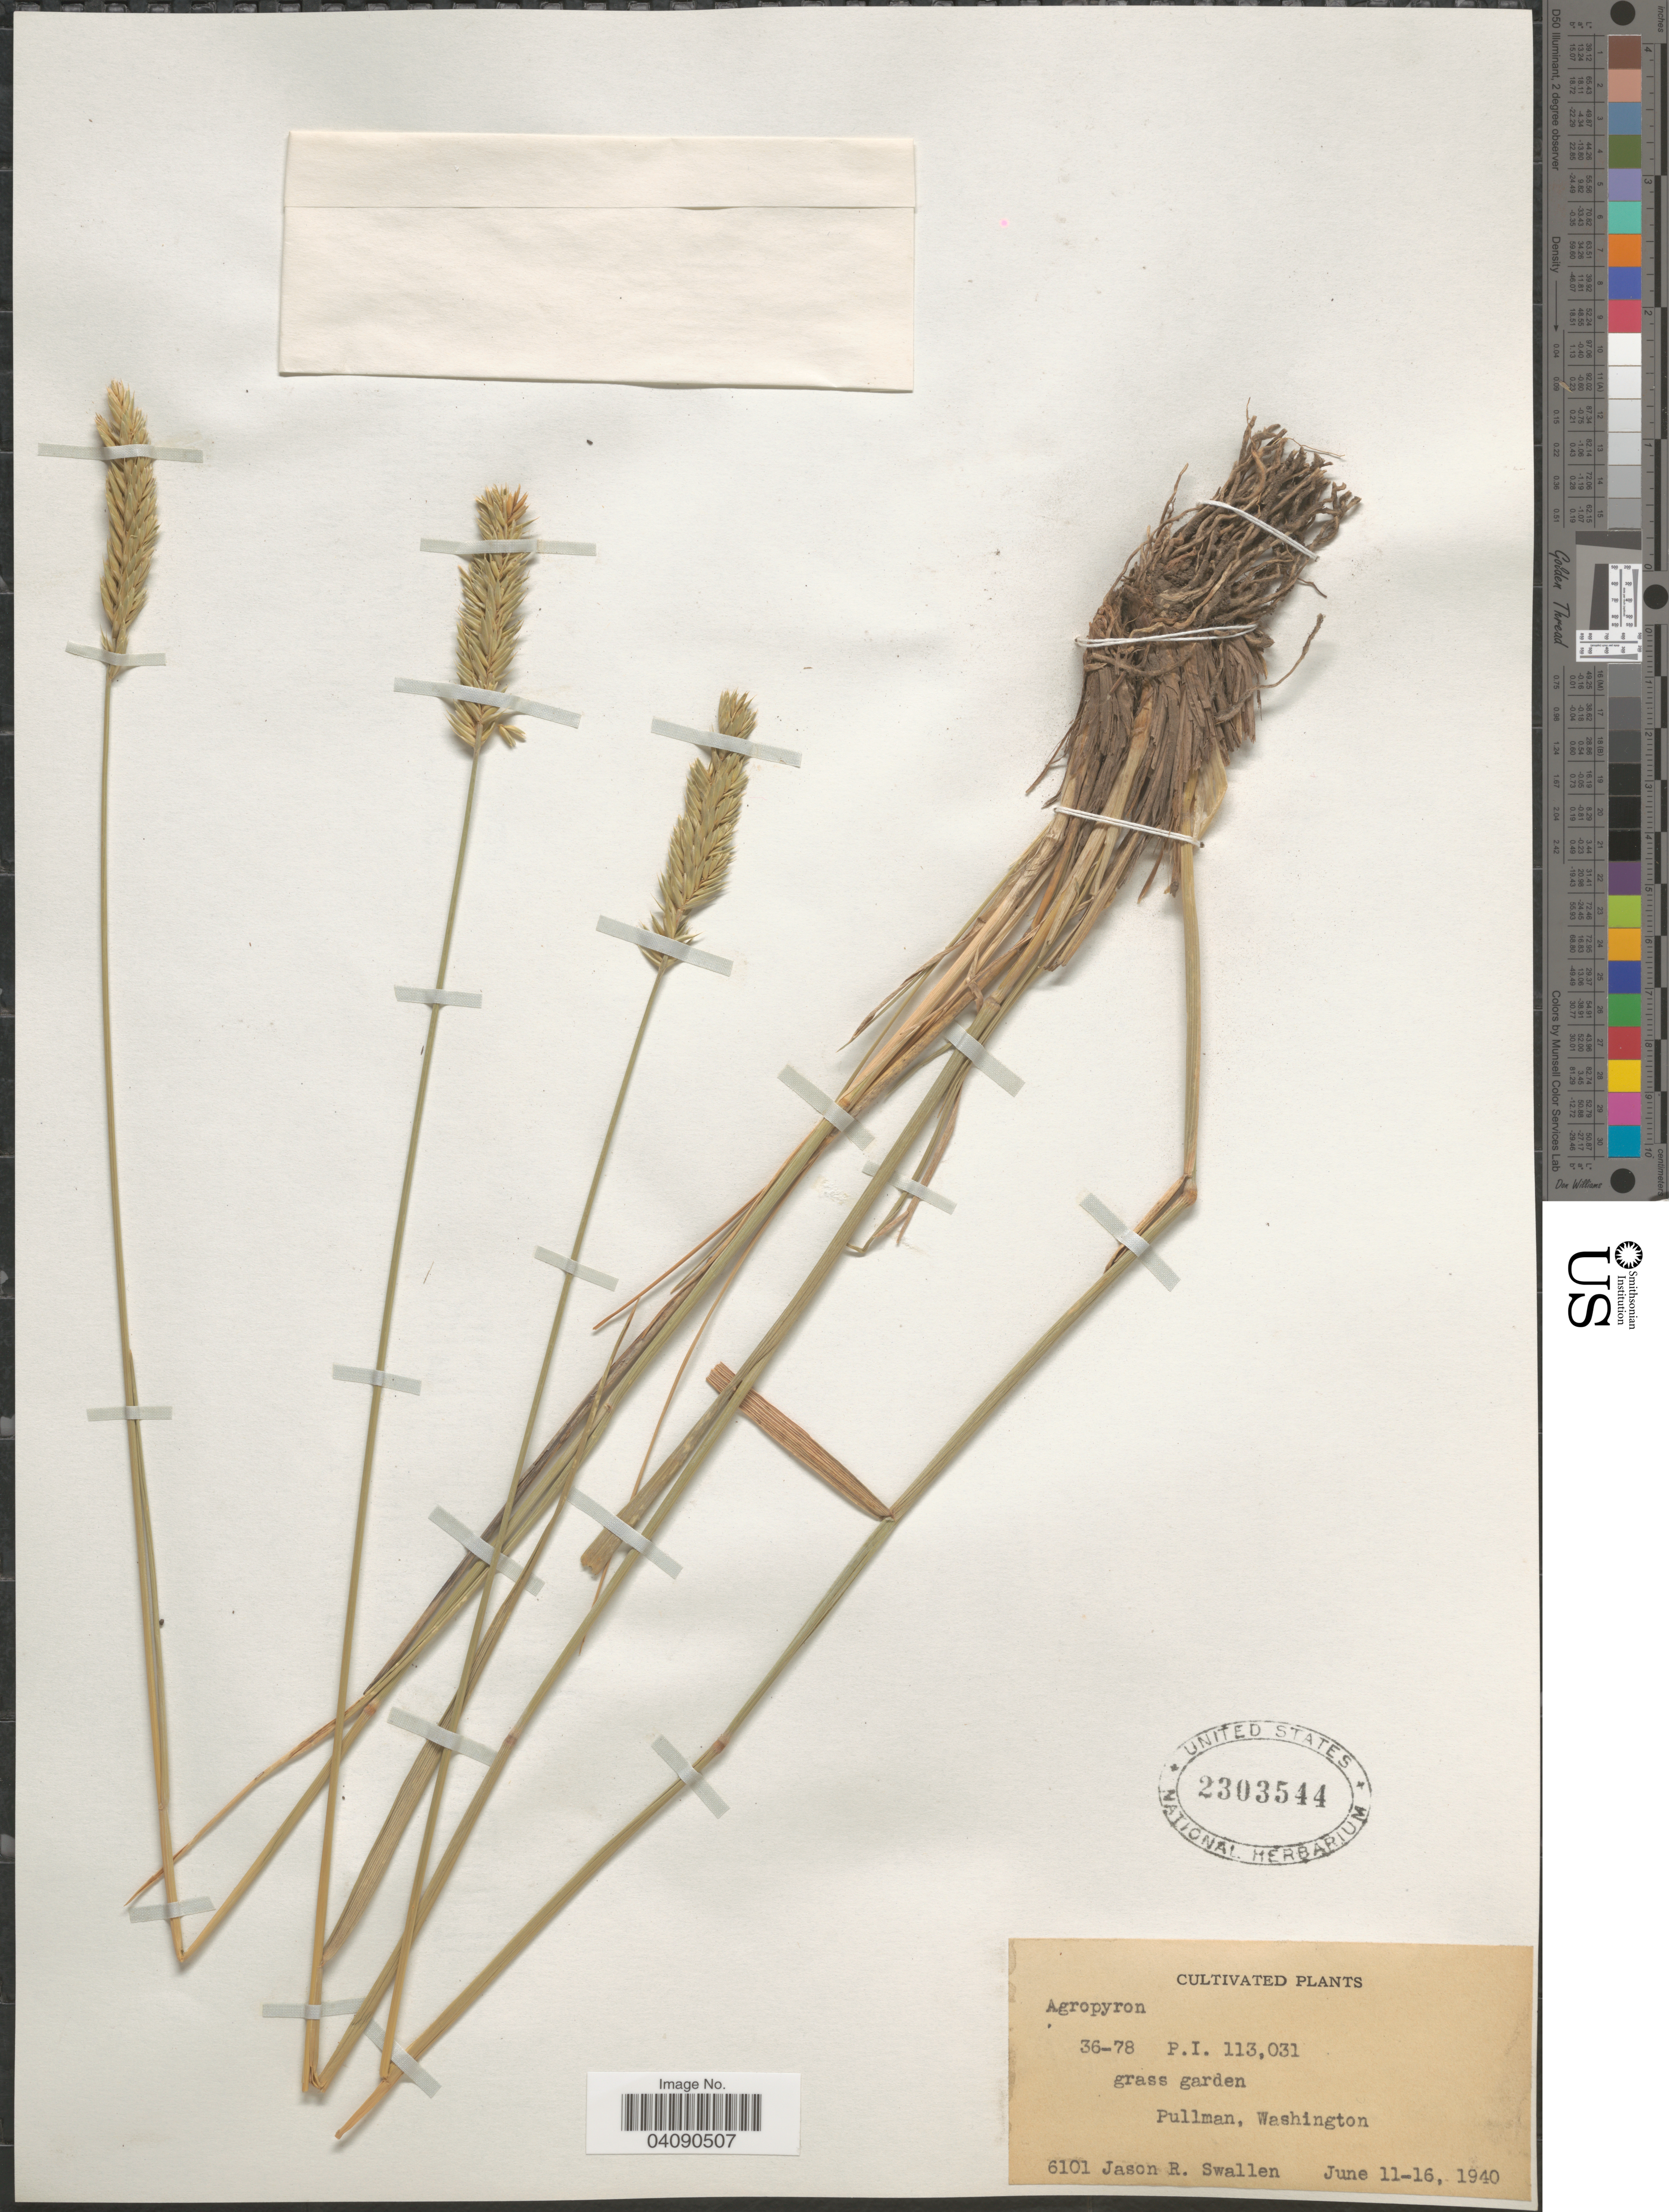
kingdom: Plantae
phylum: Tracheophyta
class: Liliopsida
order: Poales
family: Poaceae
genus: Agropyron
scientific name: Agropyron sp.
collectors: J. R. Swallen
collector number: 6101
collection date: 1940-06-11/1940-06-16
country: United States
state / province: Washington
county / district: Whitman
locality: Grass garden. Pullman.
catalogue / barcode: US 2303544